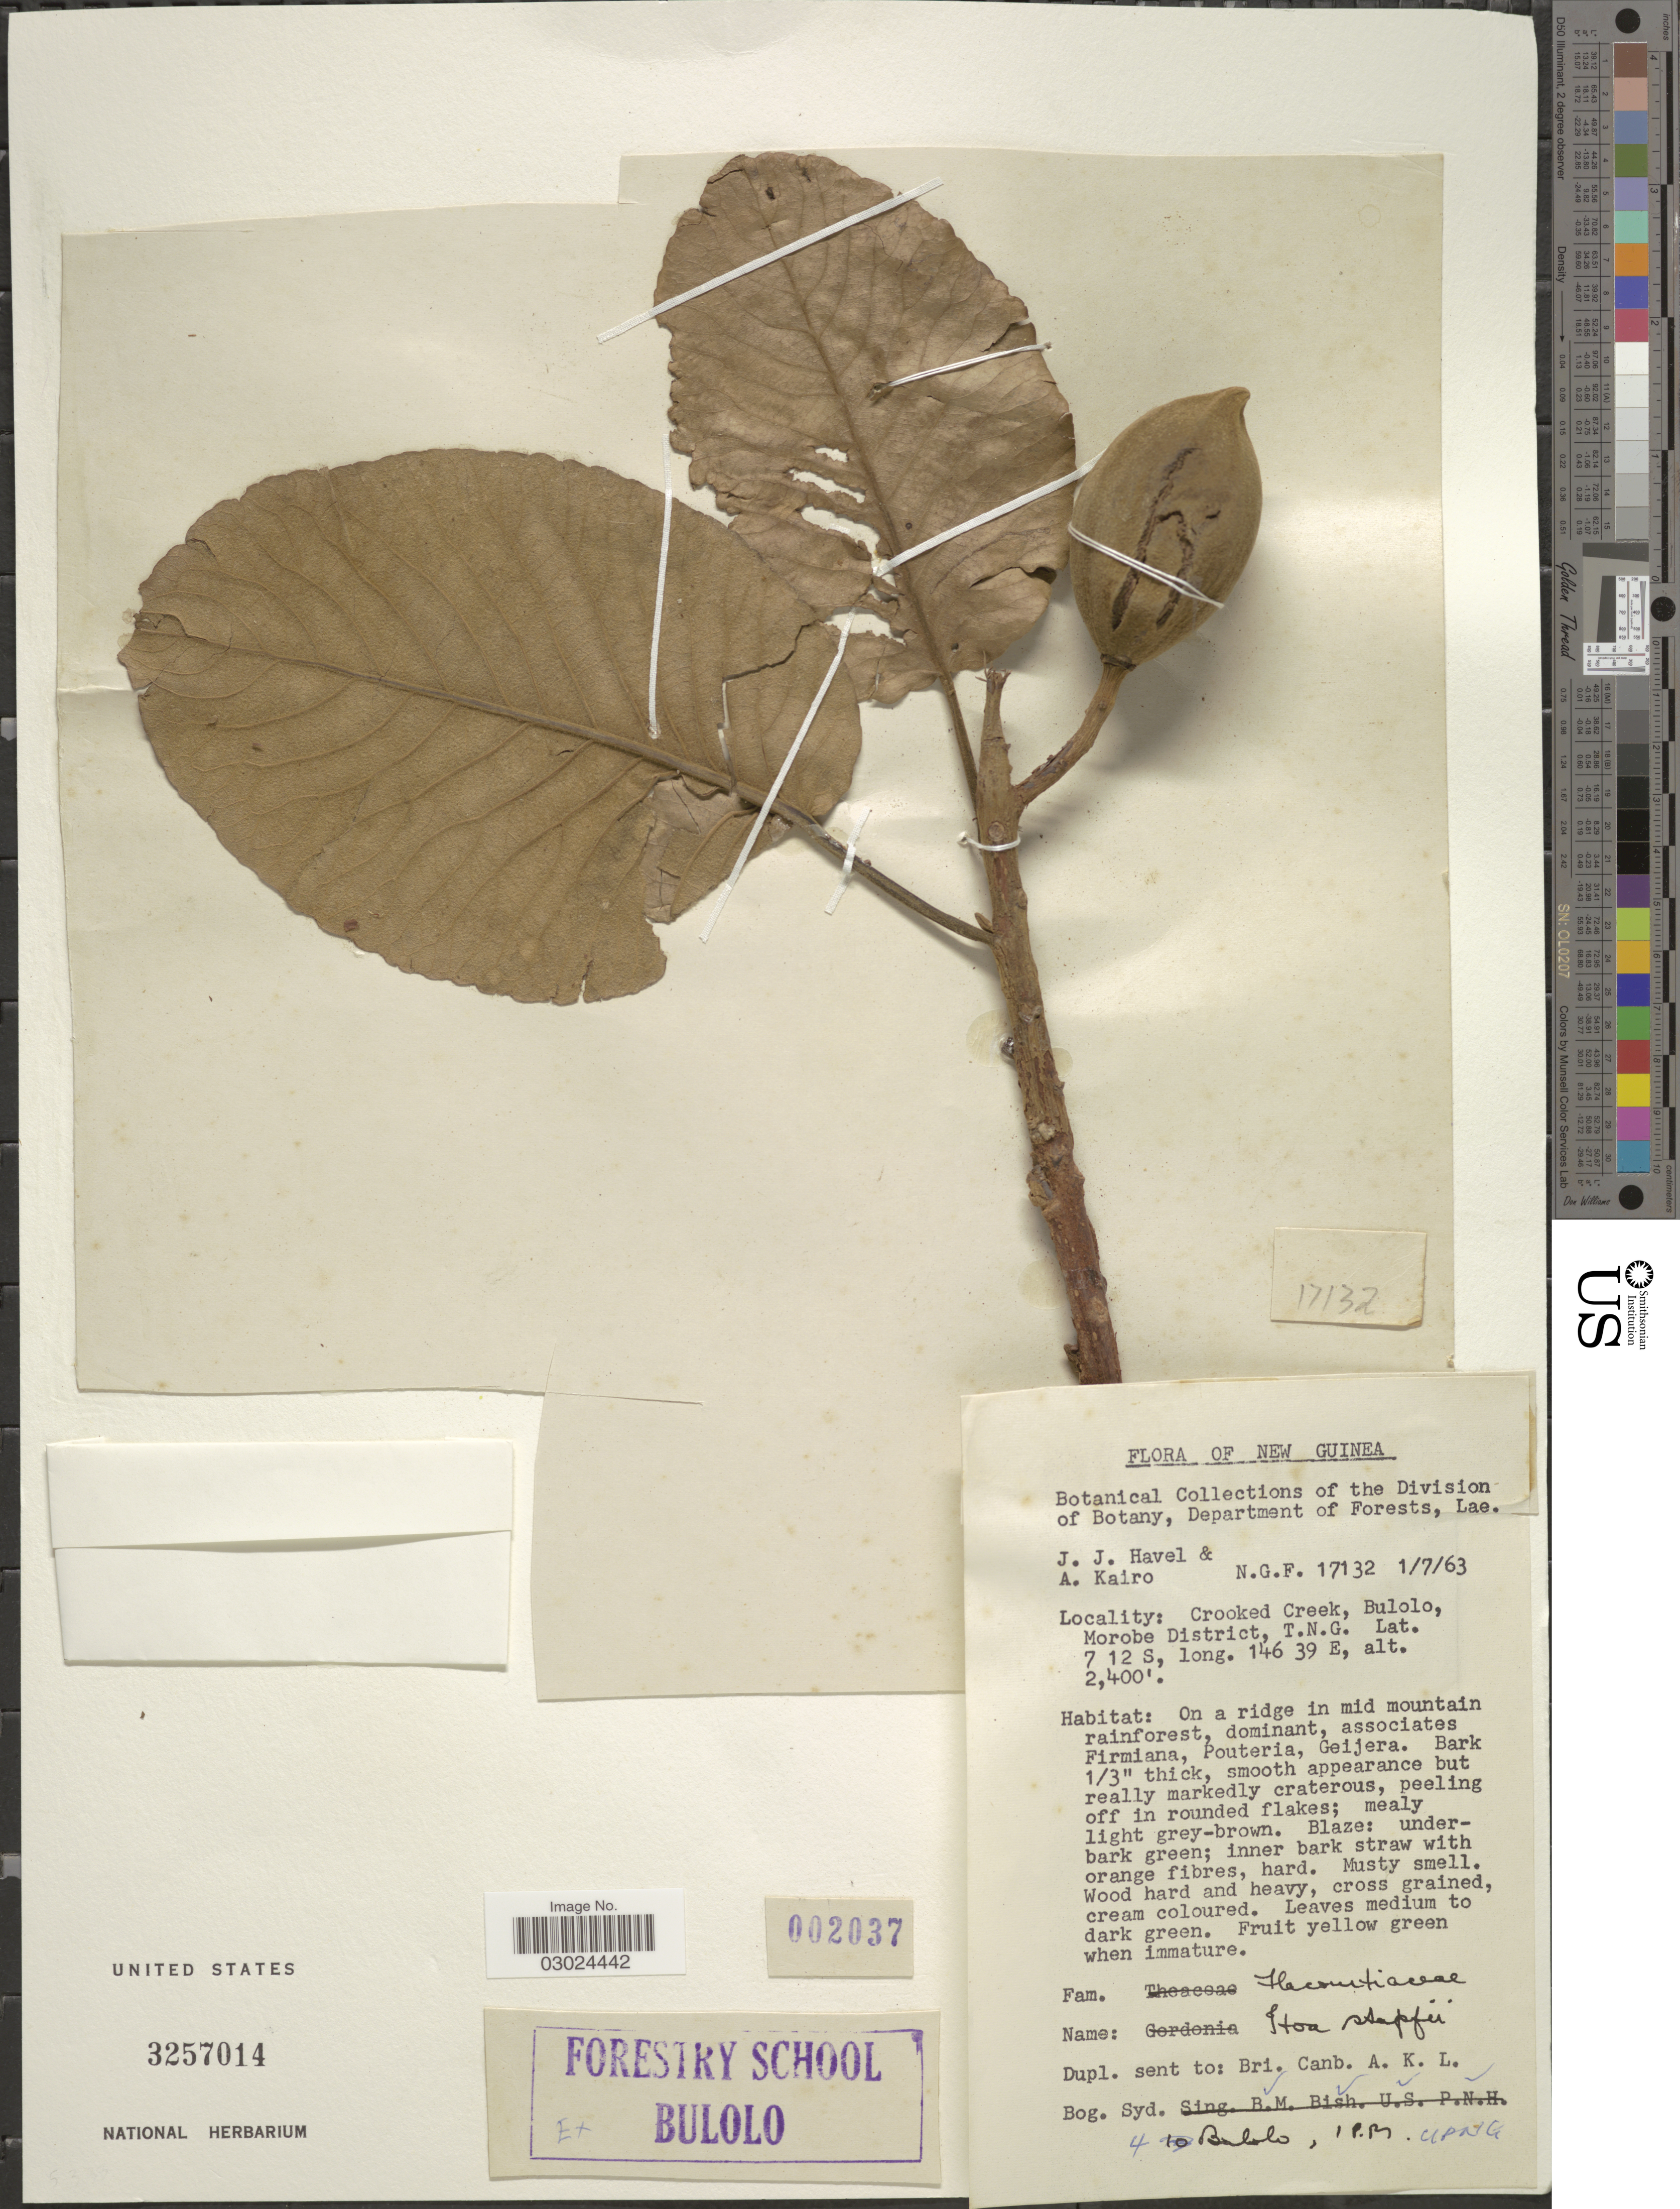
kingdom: Plantae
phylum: Tracheophyta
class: Magnoliopsida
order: Malpighiales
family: Salicaceae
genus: Itoa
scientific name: Itoa stapfii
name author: (Koord.) Sleumer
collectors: J. Havel & A. Kairo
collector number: NGF17132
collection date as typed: Transcribed d/m/y: 1/7/63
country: Papua New Guinea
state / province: Morobe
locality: New Guinea. Crooked Creek, Bulolo, Morobe District, T.N.G.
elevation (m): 732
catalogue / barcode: US 3257014